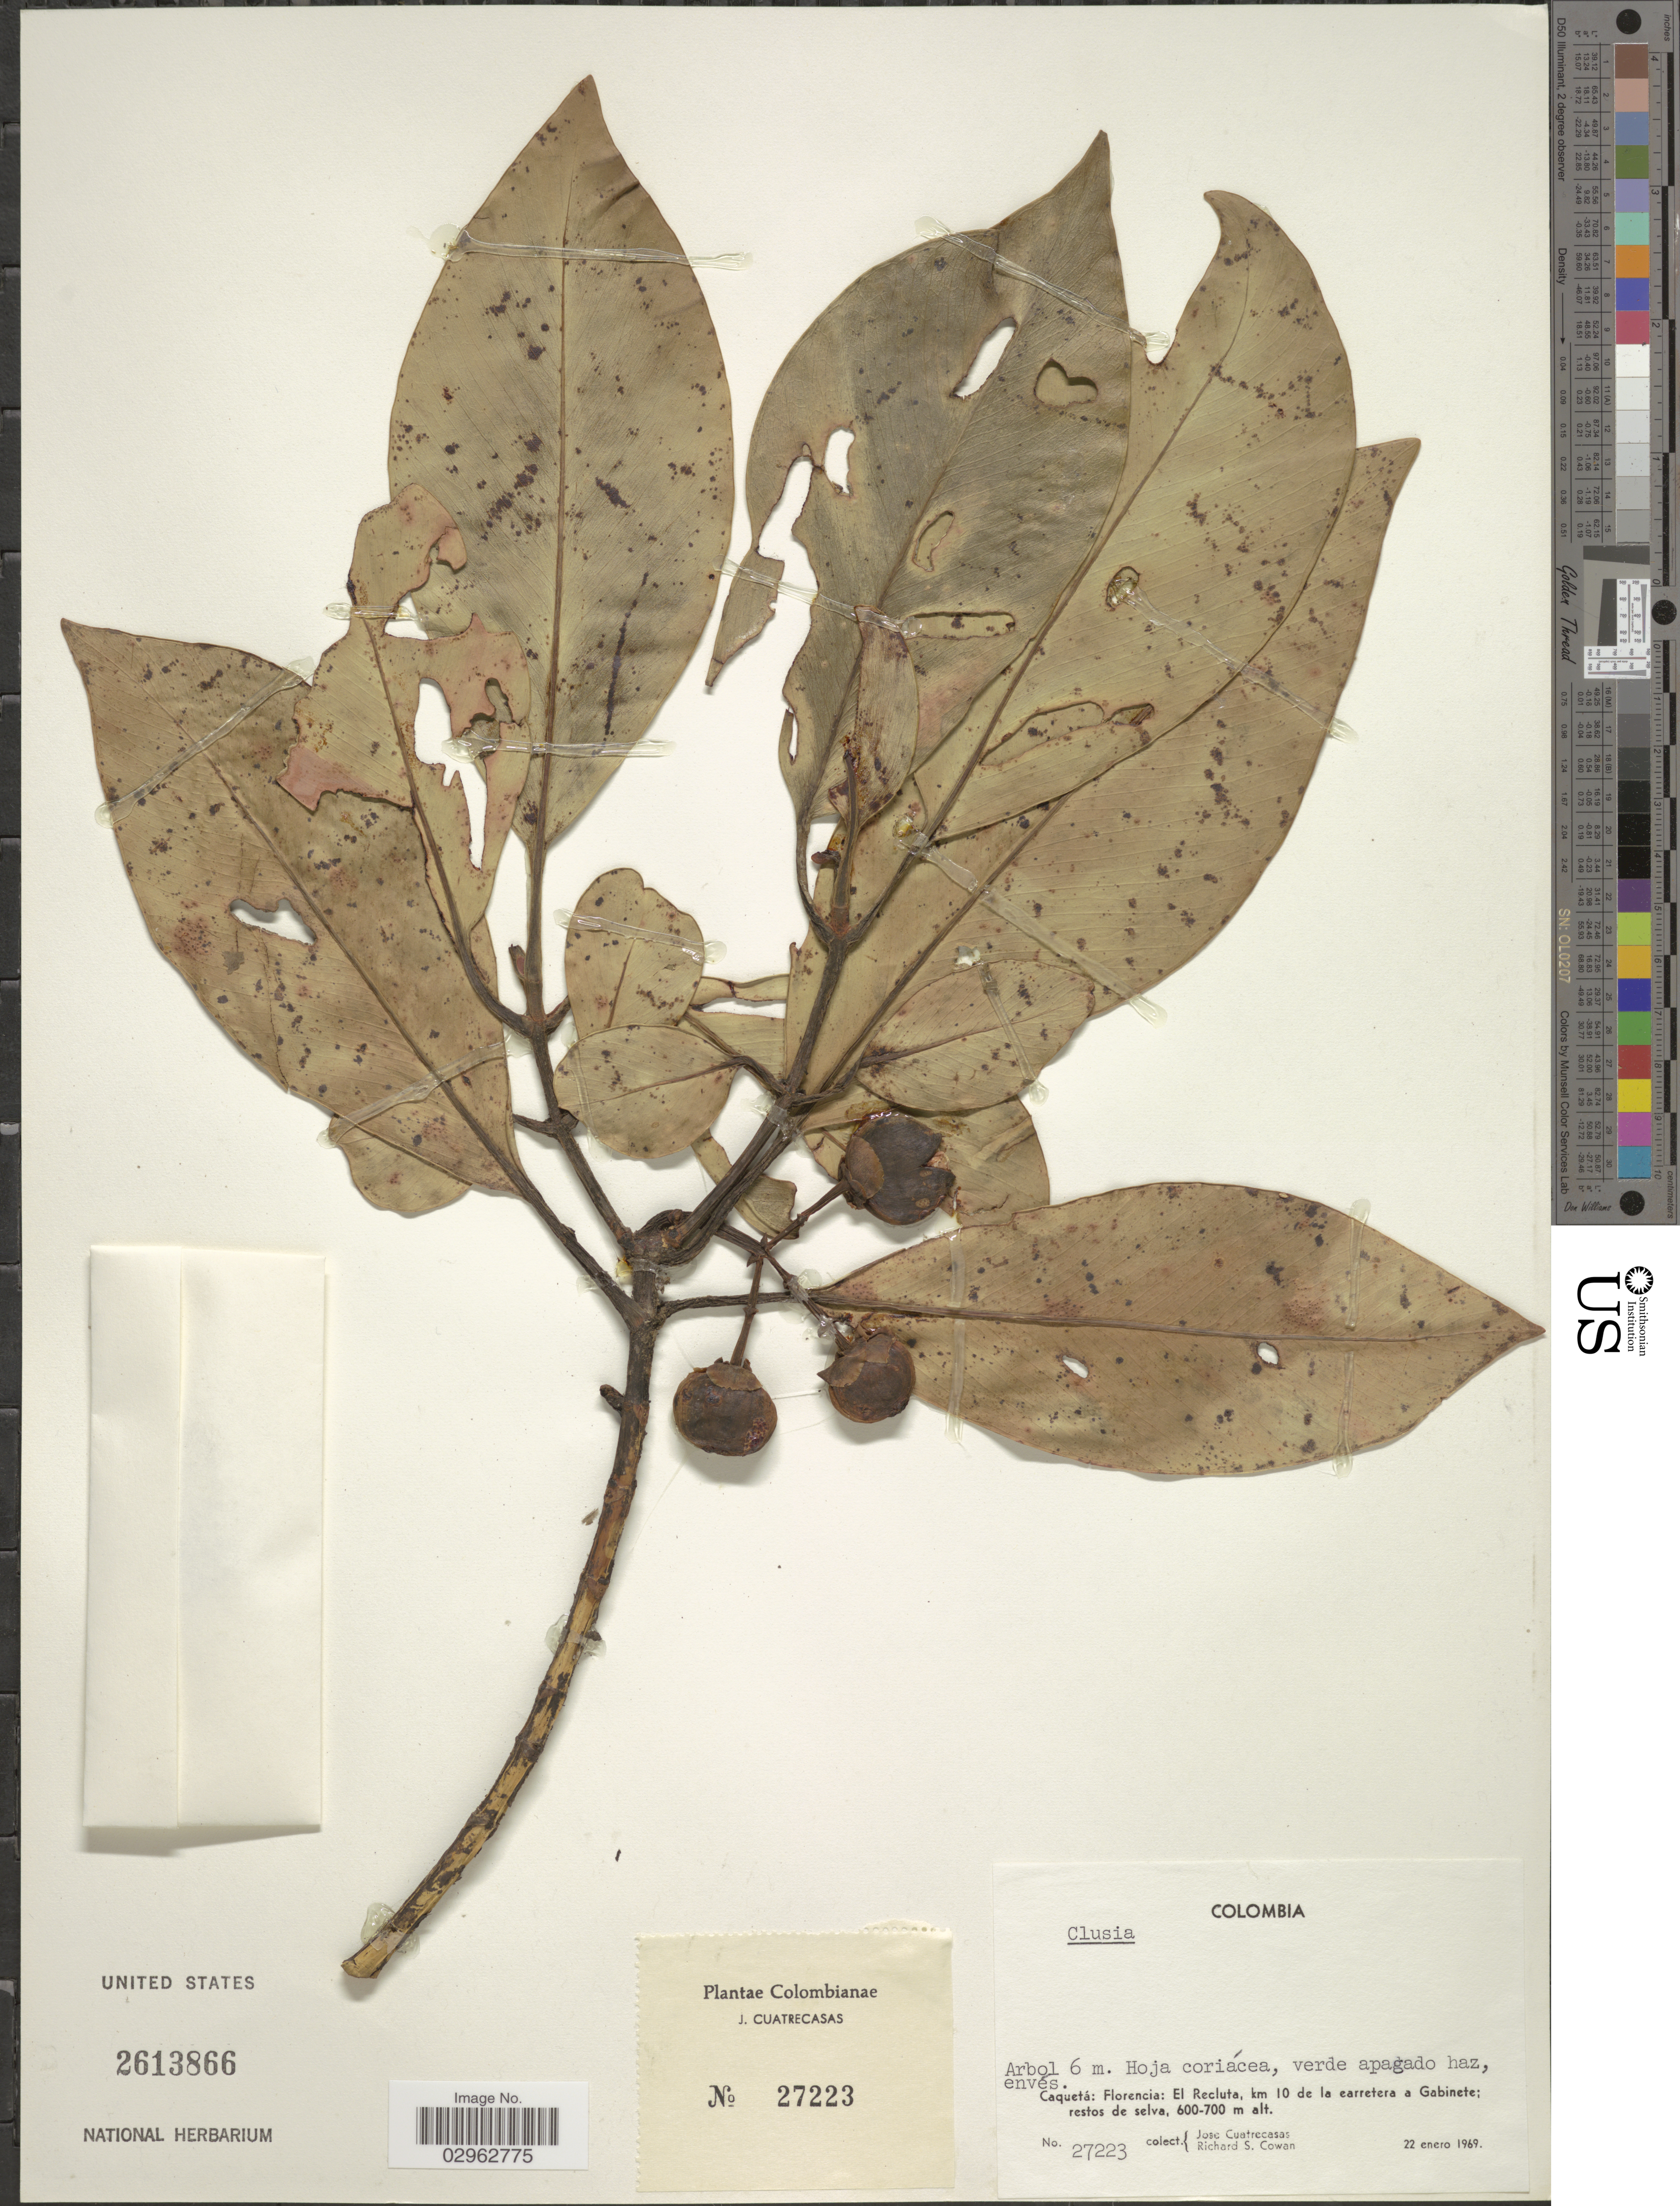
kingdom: Plantae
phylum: Tracheophyta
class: Magnoliopsida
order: Malpighiales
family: Clusiaceae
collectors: J. Cuatrecasas & R. S. Cowan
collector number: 27223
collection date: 1969-01-22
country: Colombia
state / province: Caquetá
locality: Florencia: El Recluta, km 10 de la carretera a Gabinete.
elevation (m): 600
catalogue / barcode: US 2613866